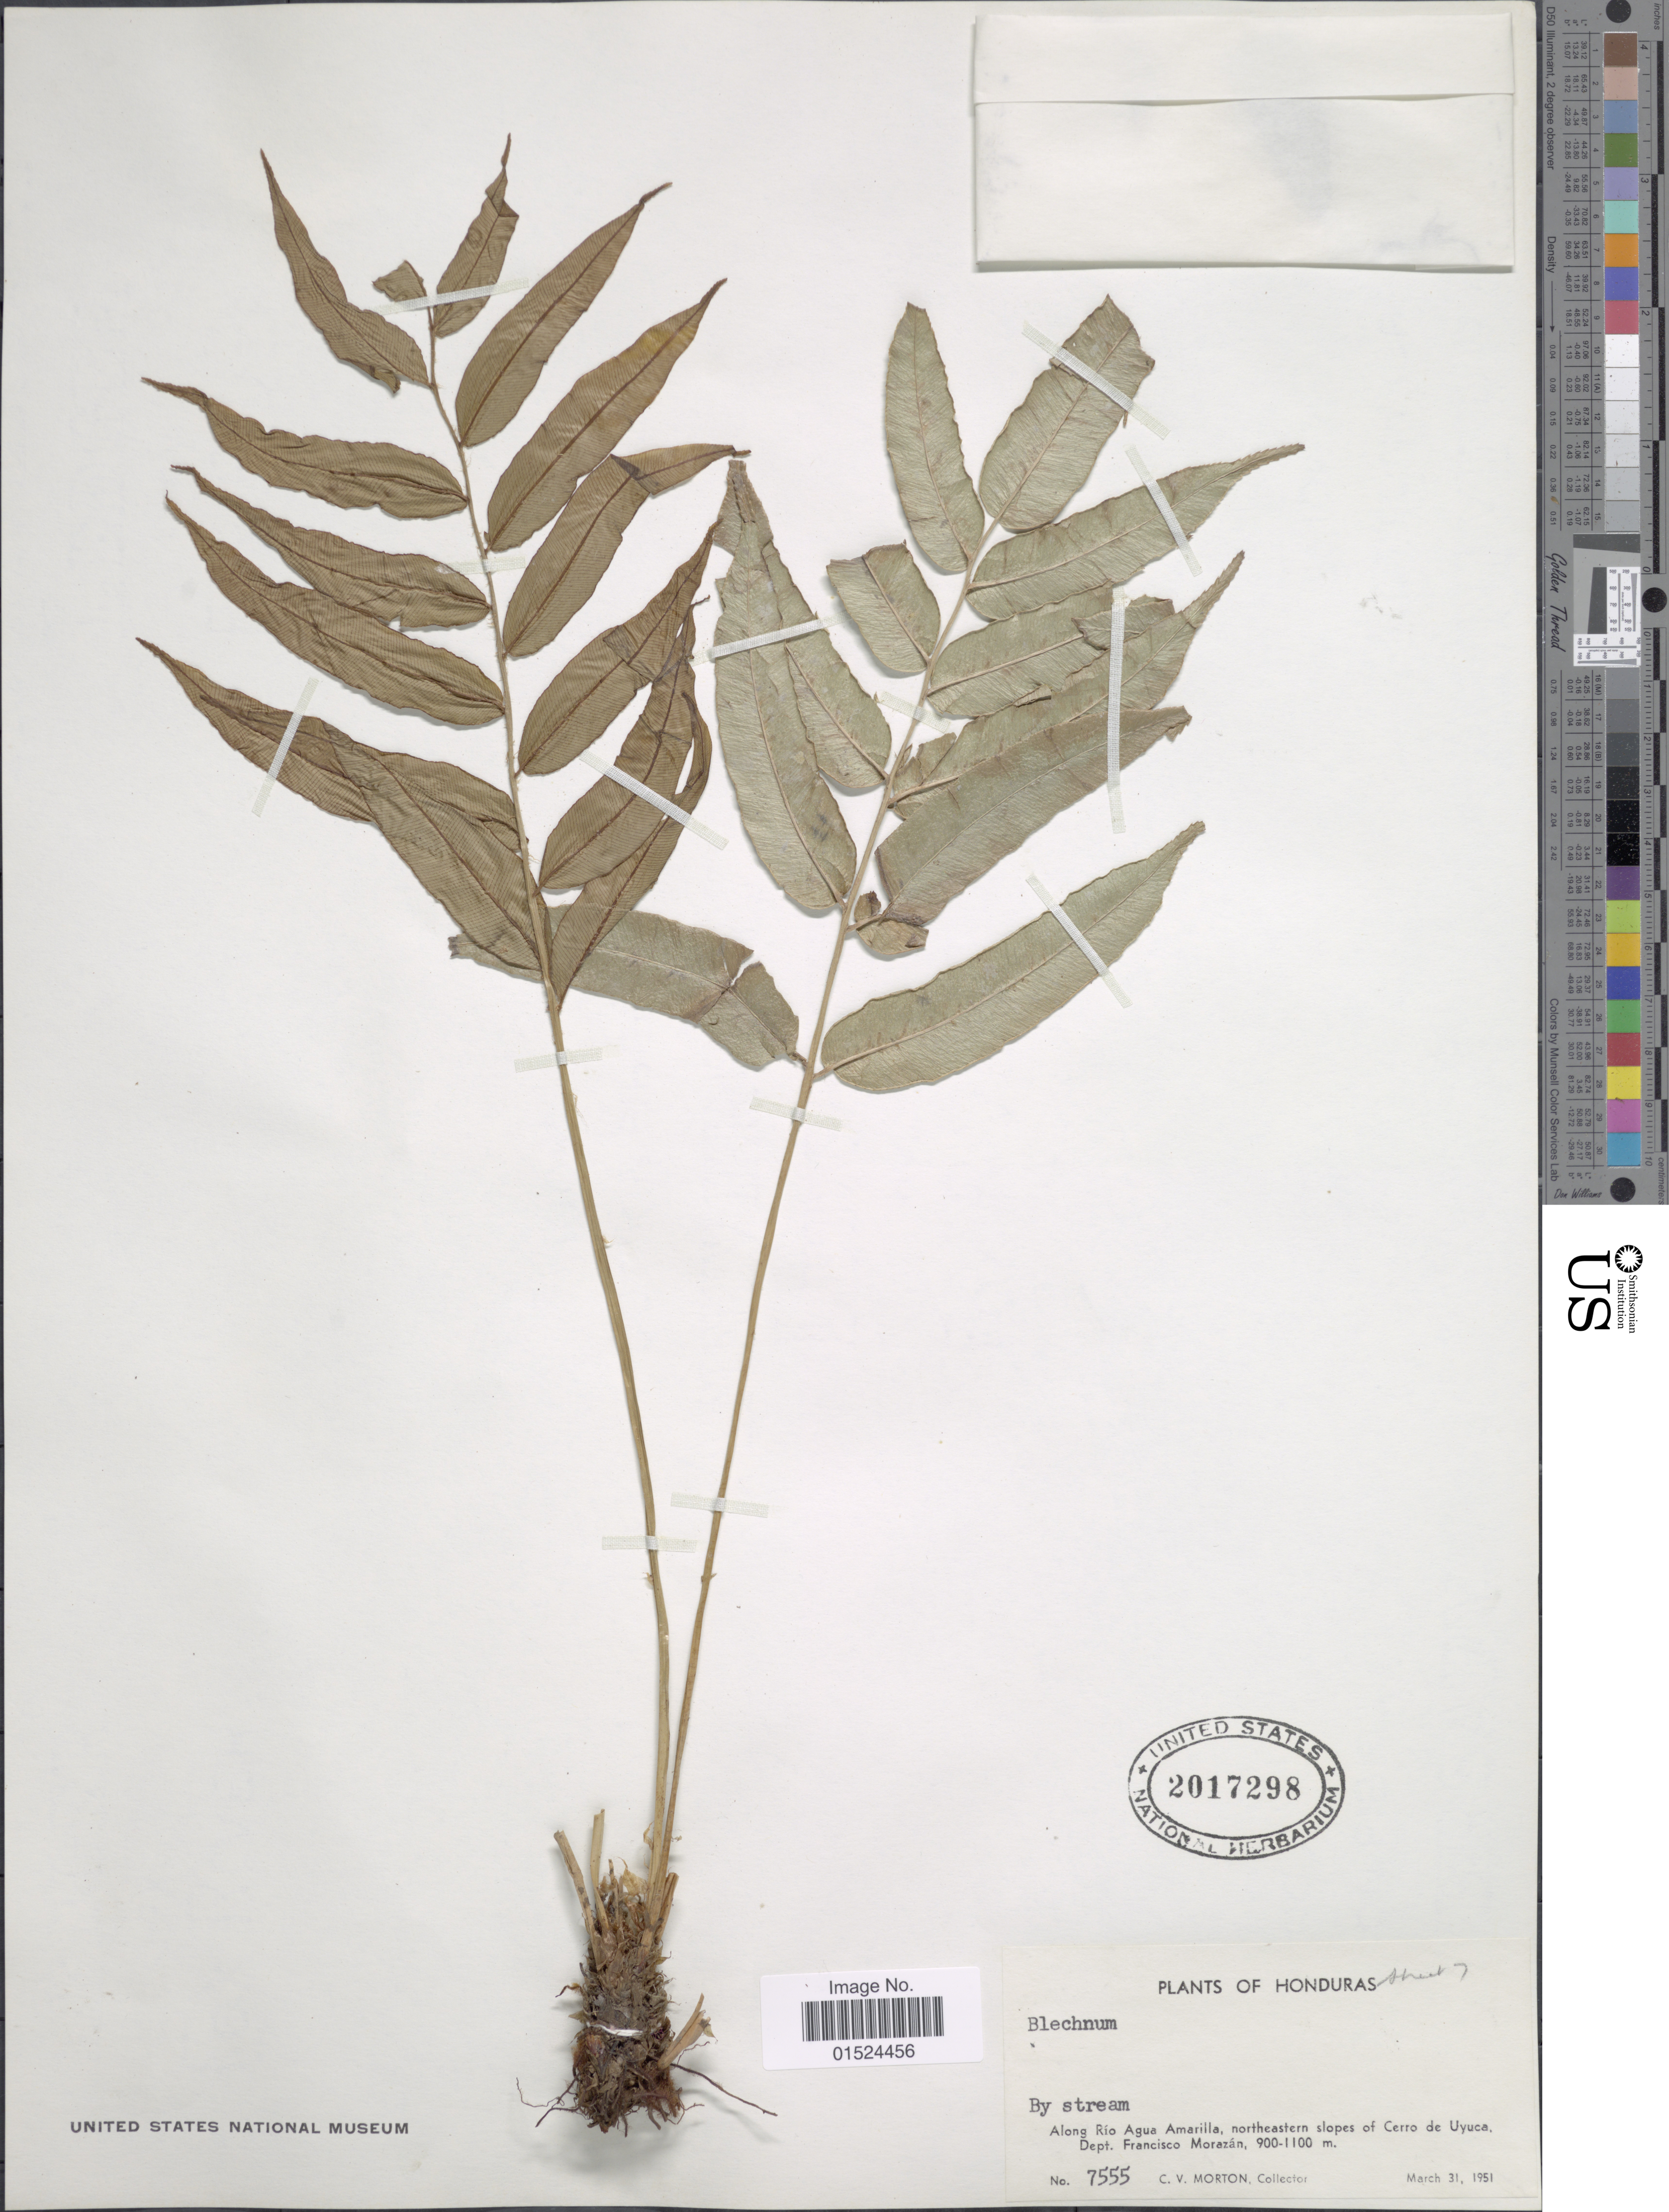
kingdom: Plantae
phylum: Tracheophyta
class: Polypodiopsida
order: Polypodiales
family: Blechnaceae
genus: Blechnum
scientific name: Blechnum schiedeanum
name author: (Schltdl. ex C. Presl) Hieron.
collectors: C. V. Morton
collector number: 7555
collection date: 1951-03-31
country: Honduras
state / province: Fco. Morazán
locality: Along Río Agua Amarilla, northeastern slopes of Cerro de Uyuca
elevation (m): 900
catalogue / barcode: US 2017298